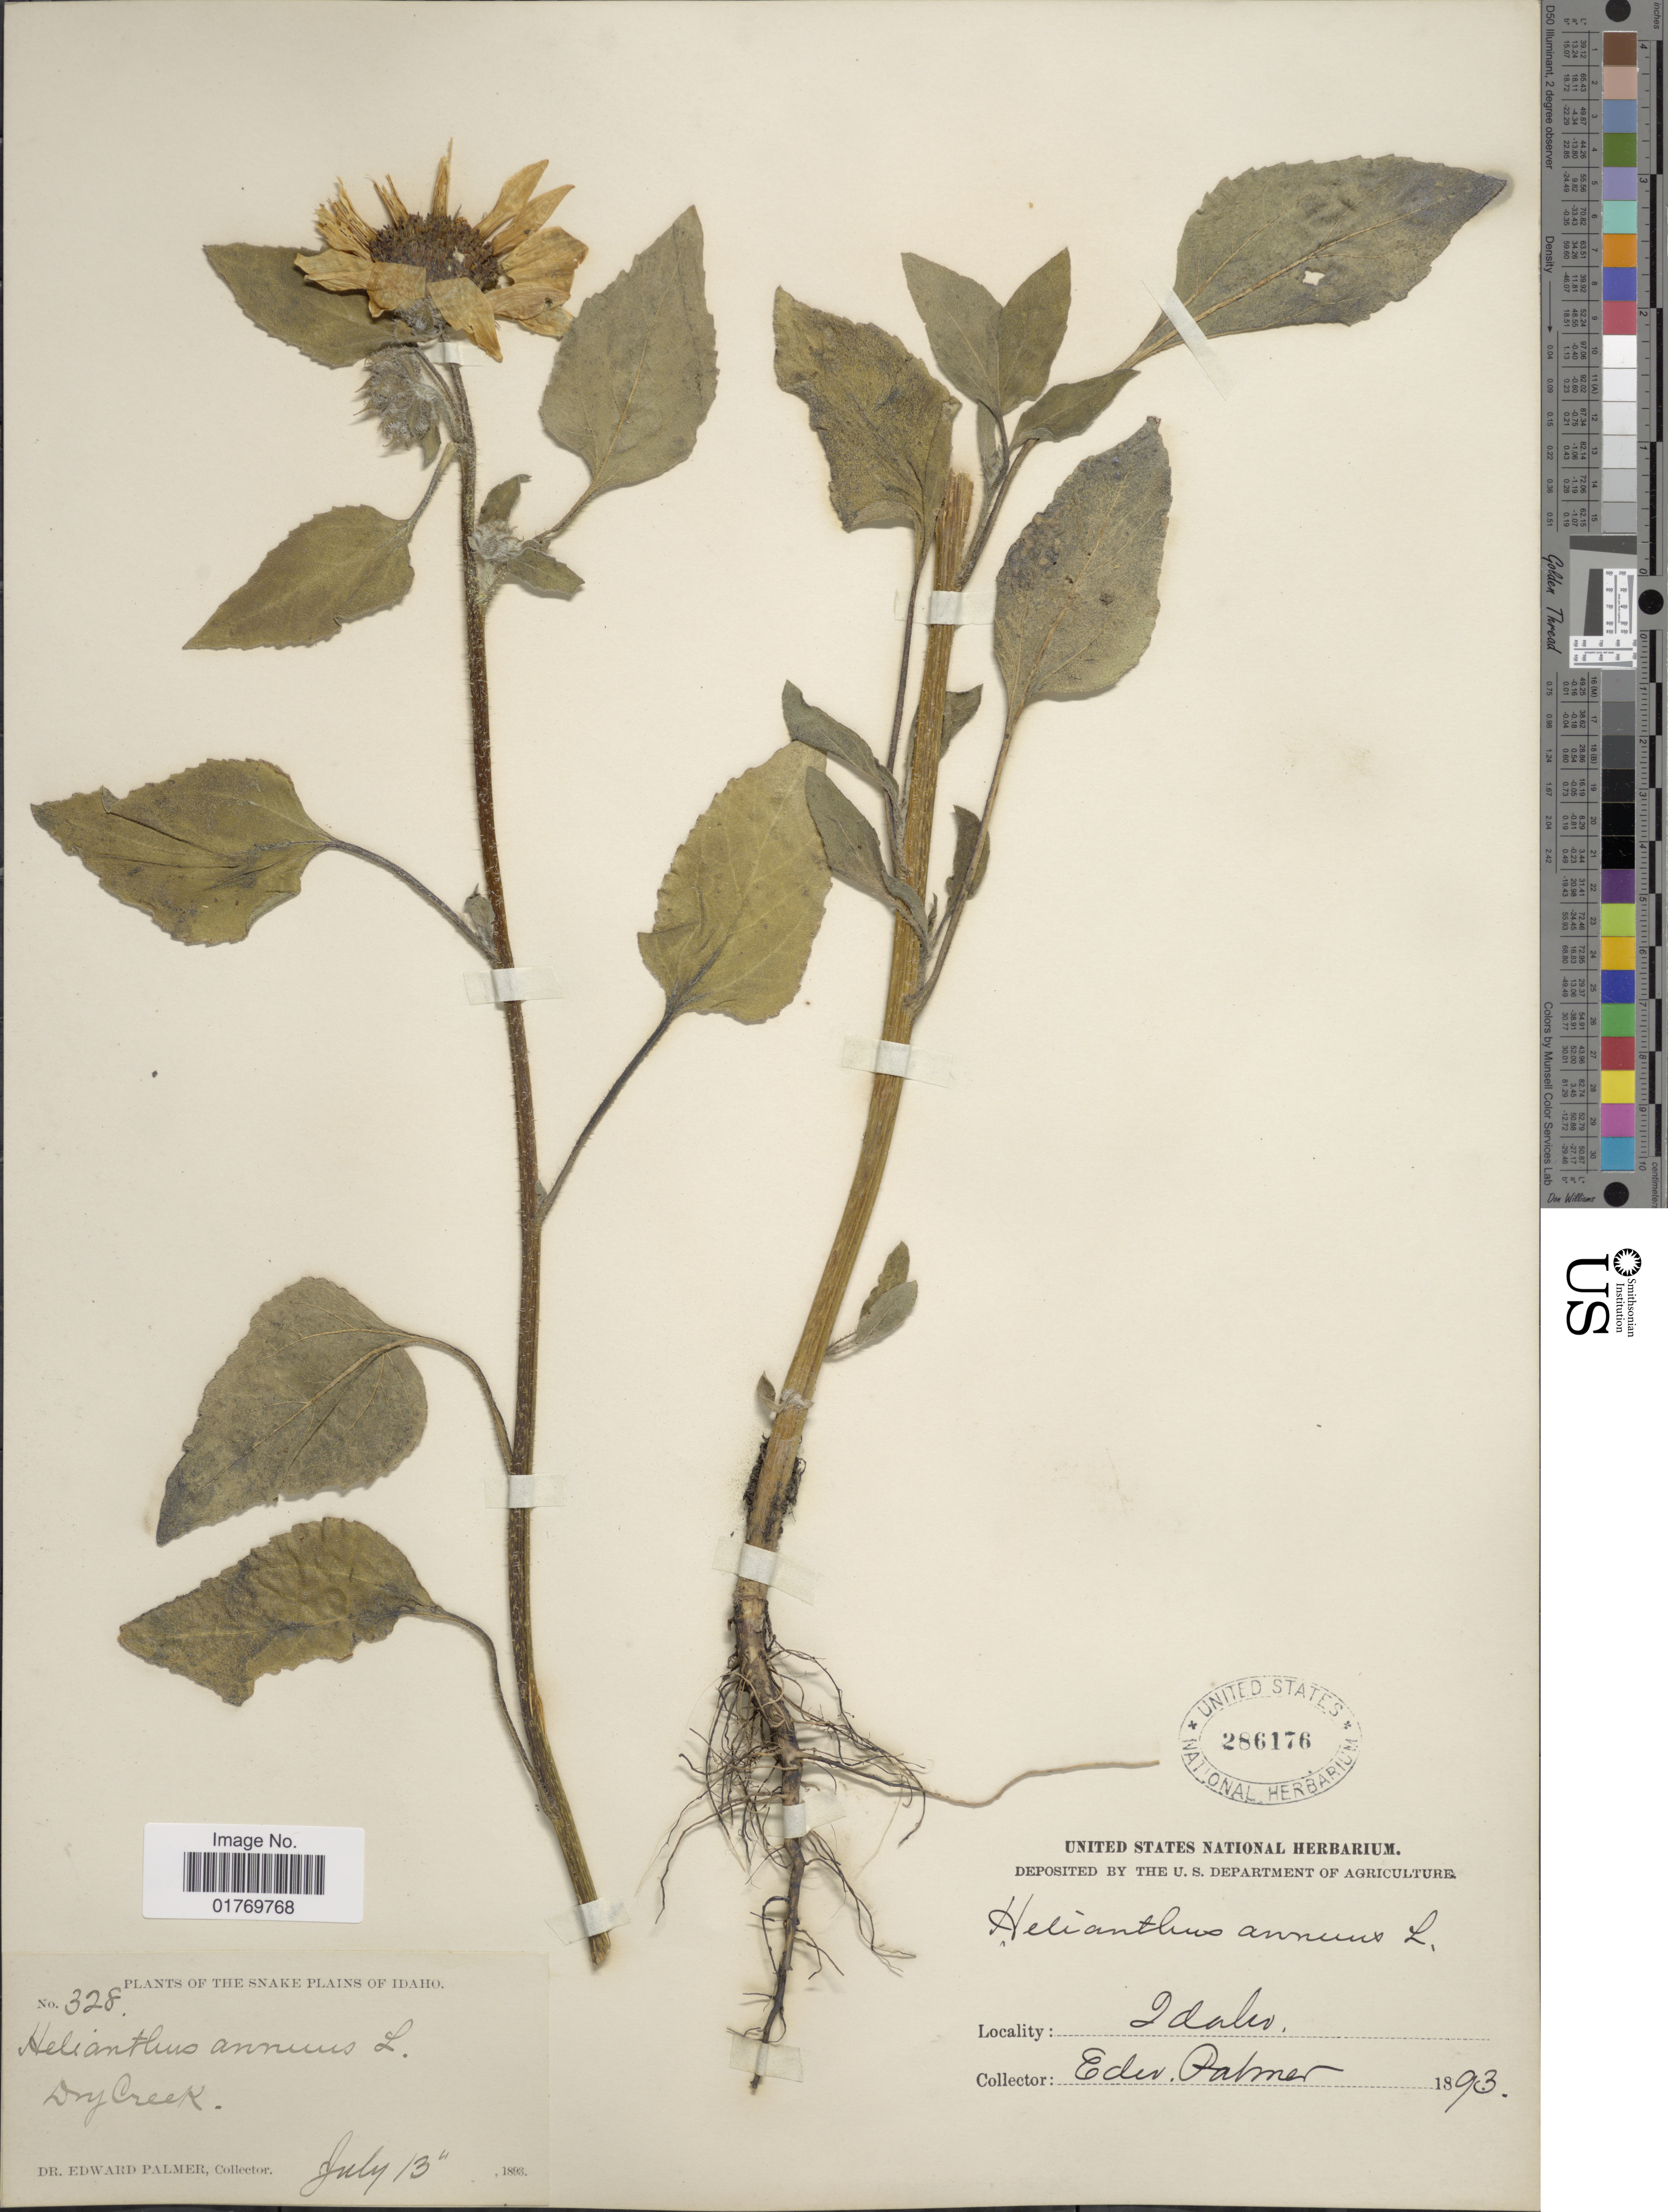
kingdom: Plantae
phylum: Tracheophyta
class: Magnoliopsida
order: Asterales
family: Asteraceae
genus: Helianthus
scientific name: Helianthus annuus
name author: L.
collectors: E. Palmer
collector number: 328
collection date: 1893-07-13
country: United States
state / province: Idaho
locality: The Sbake Plains of Idaho, Dry Creek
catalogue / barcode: US 286176